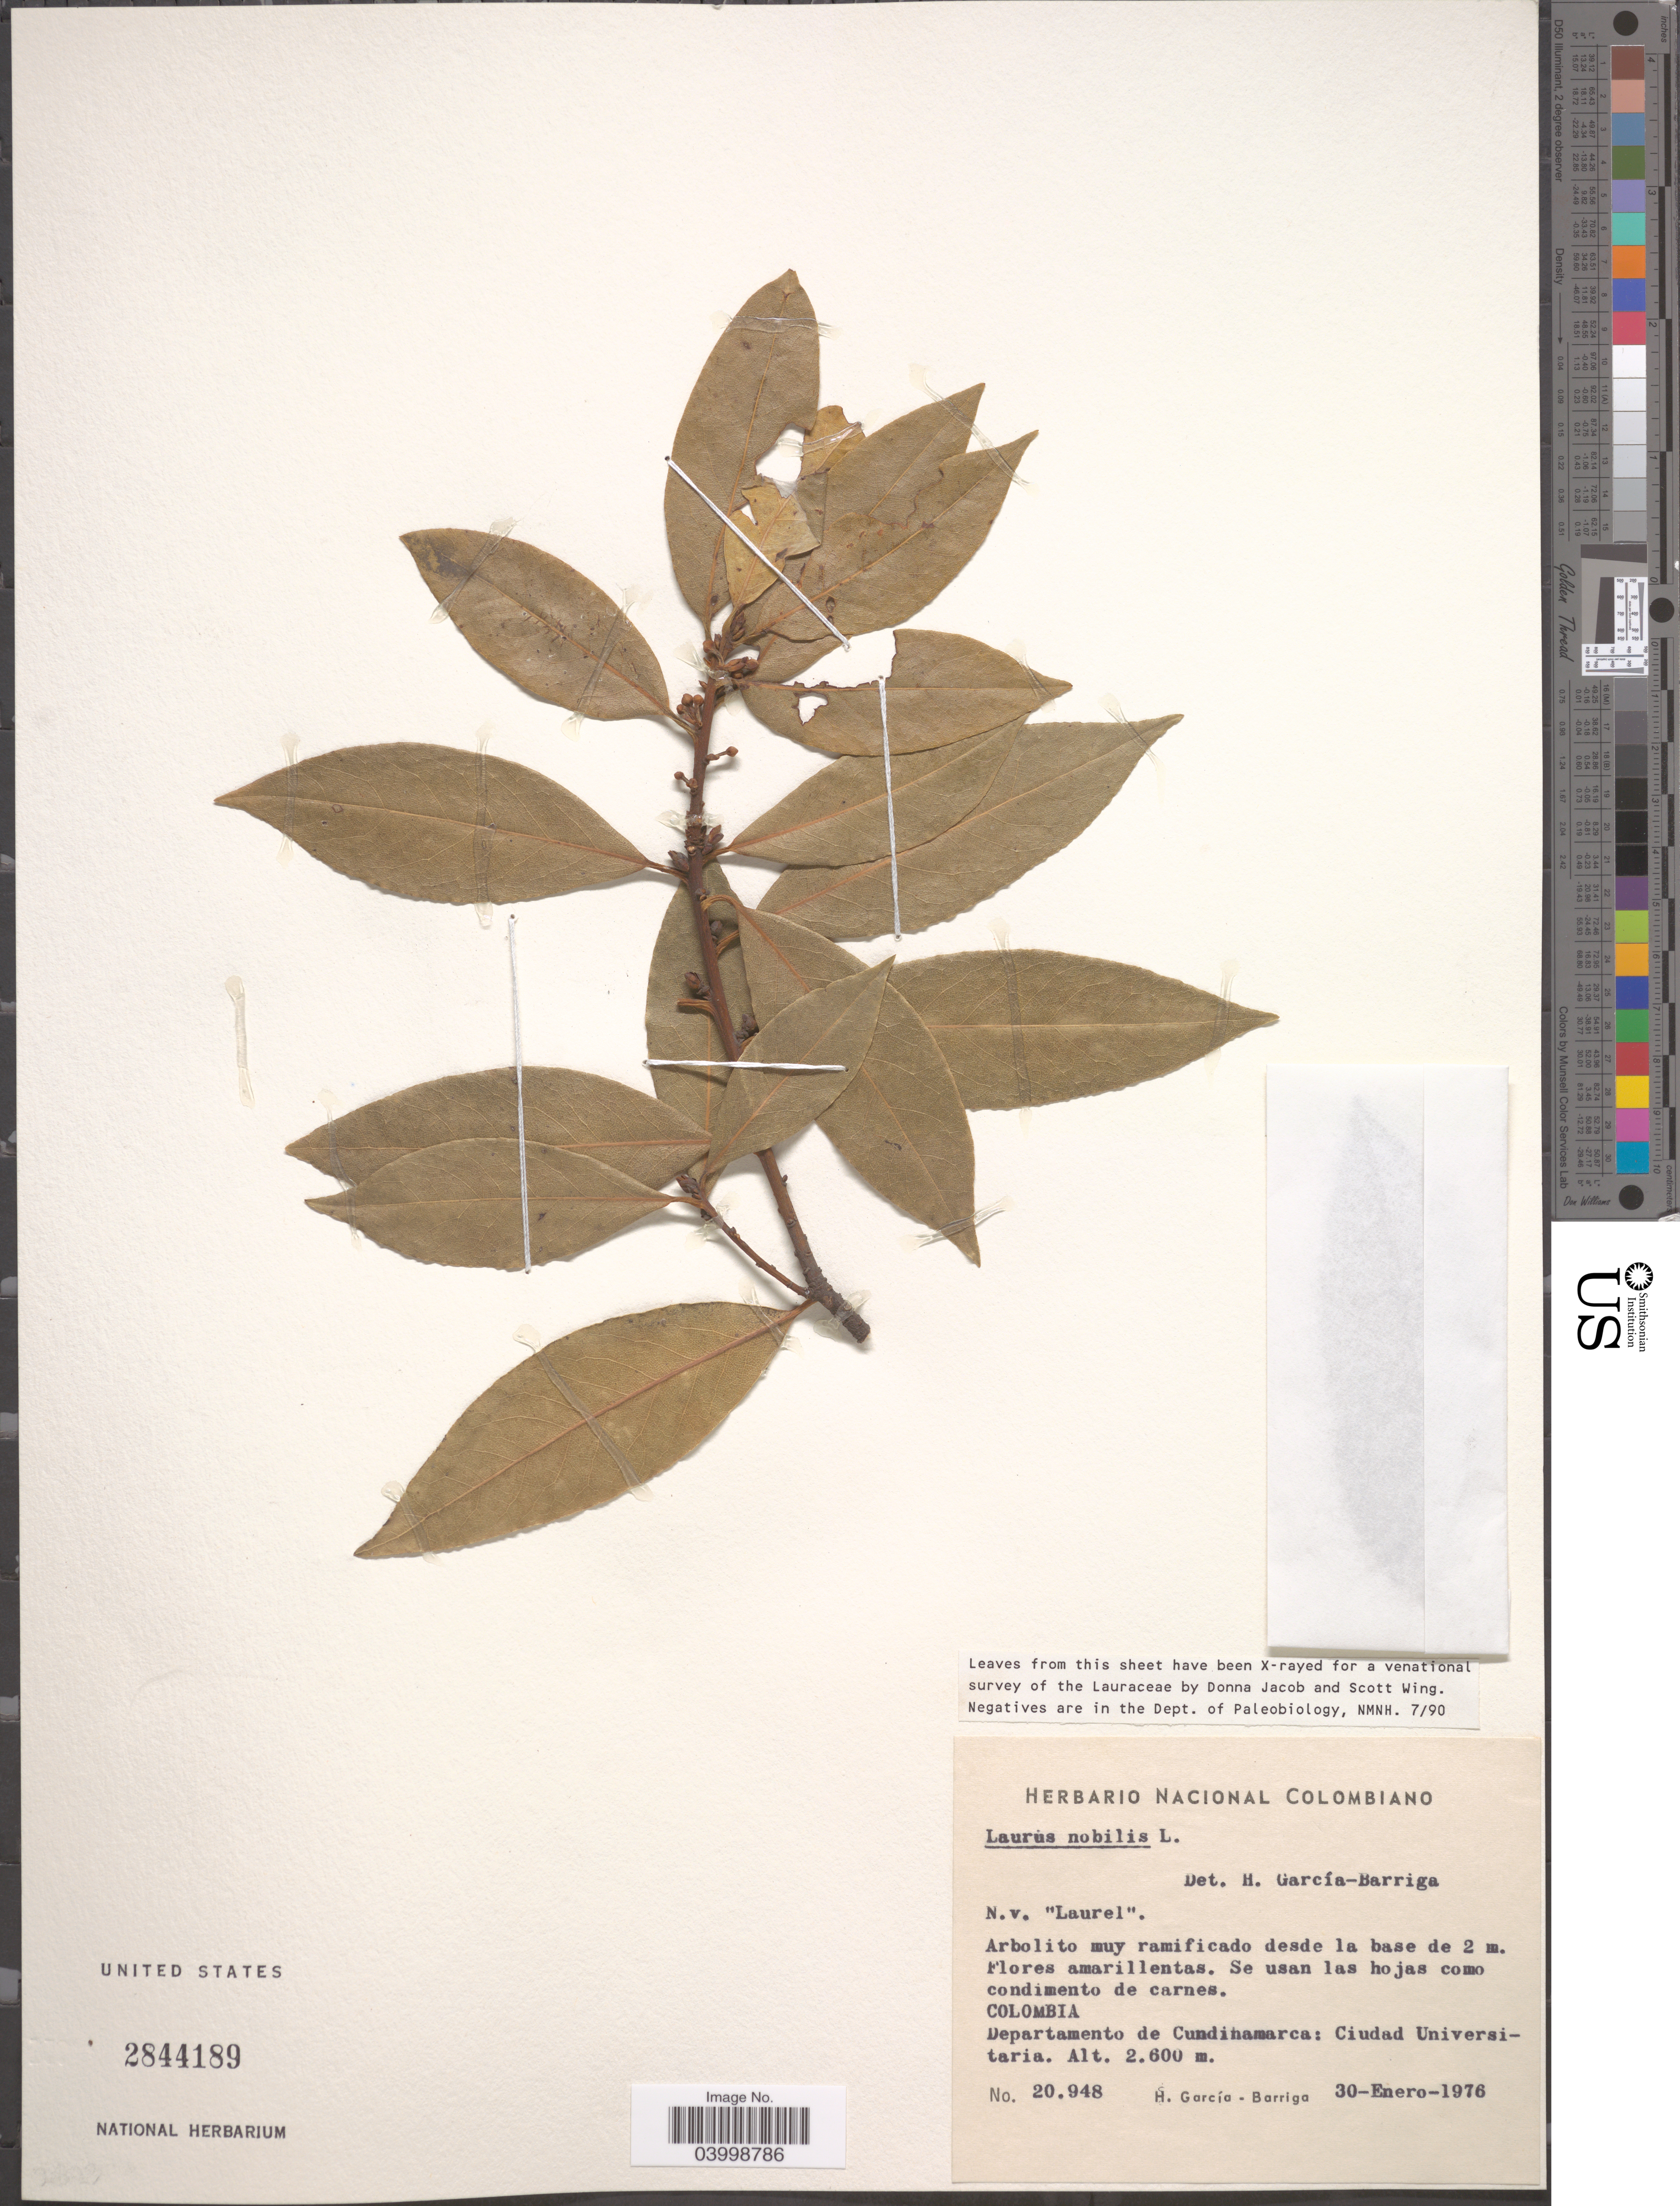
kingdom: Plantae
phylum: Tracheophyta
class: Magnoliopsida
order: Laurales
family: Lauraceae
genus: Laurus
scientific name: Laurus nobilis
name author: L.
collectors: H. García Barriga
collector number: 20948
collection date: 1976-01-30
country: Colombia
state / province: Cundinamarca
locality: Departamento de Cundinamarca: Ciudad Universitaria.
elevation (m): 2600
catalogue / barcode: US 2844189